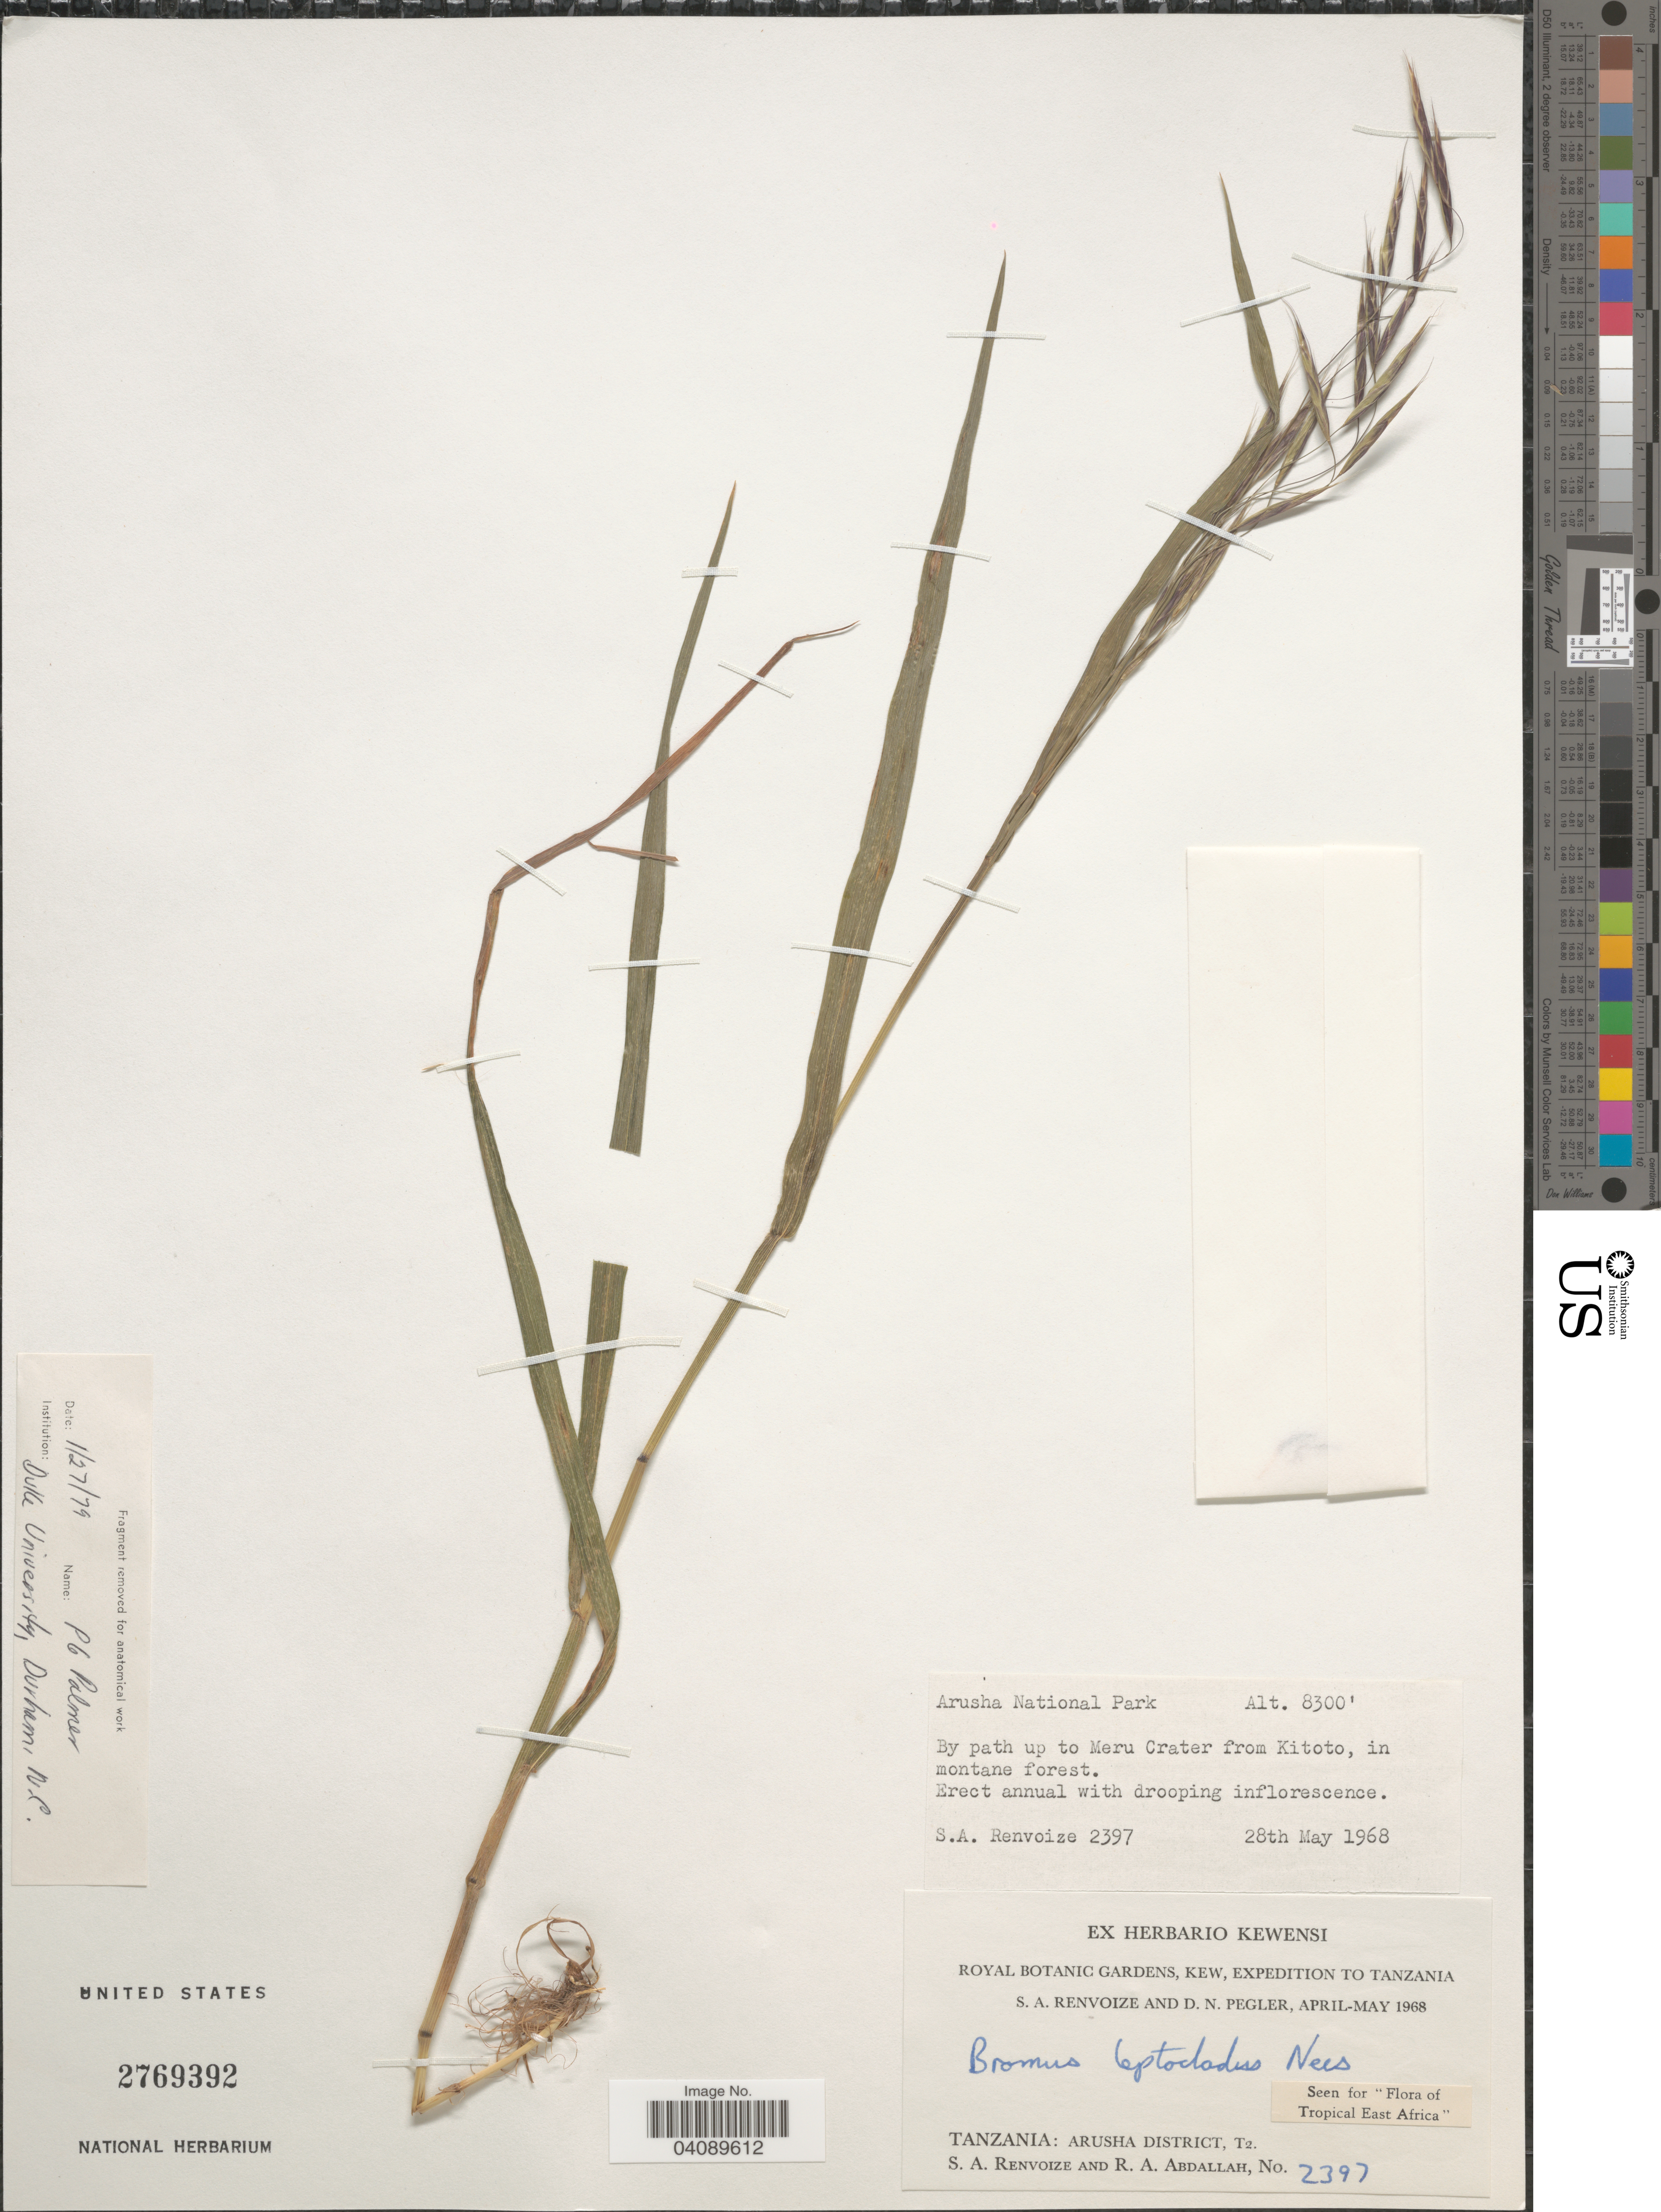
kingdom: Plantae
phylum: Tracheophyta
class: Liliopsida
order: Poales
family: Poaceae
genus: Bromus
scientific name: Bromus leptoclados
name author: Nees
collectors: S. A. Renvoize & R. Abdallah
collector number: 2397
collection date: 1968-05-28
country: Tanzania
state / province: Arusha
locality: Royal Botanic Gardens, Kew, Expedition to Tanzania. S.A. Renvoize and D.N. Pegler, April-May 1968. Arusha National Park. By path up to Meru Crater from Kitoto, in montane forest. Arusha District, T2.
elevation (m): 2530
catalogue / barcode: US 2769392